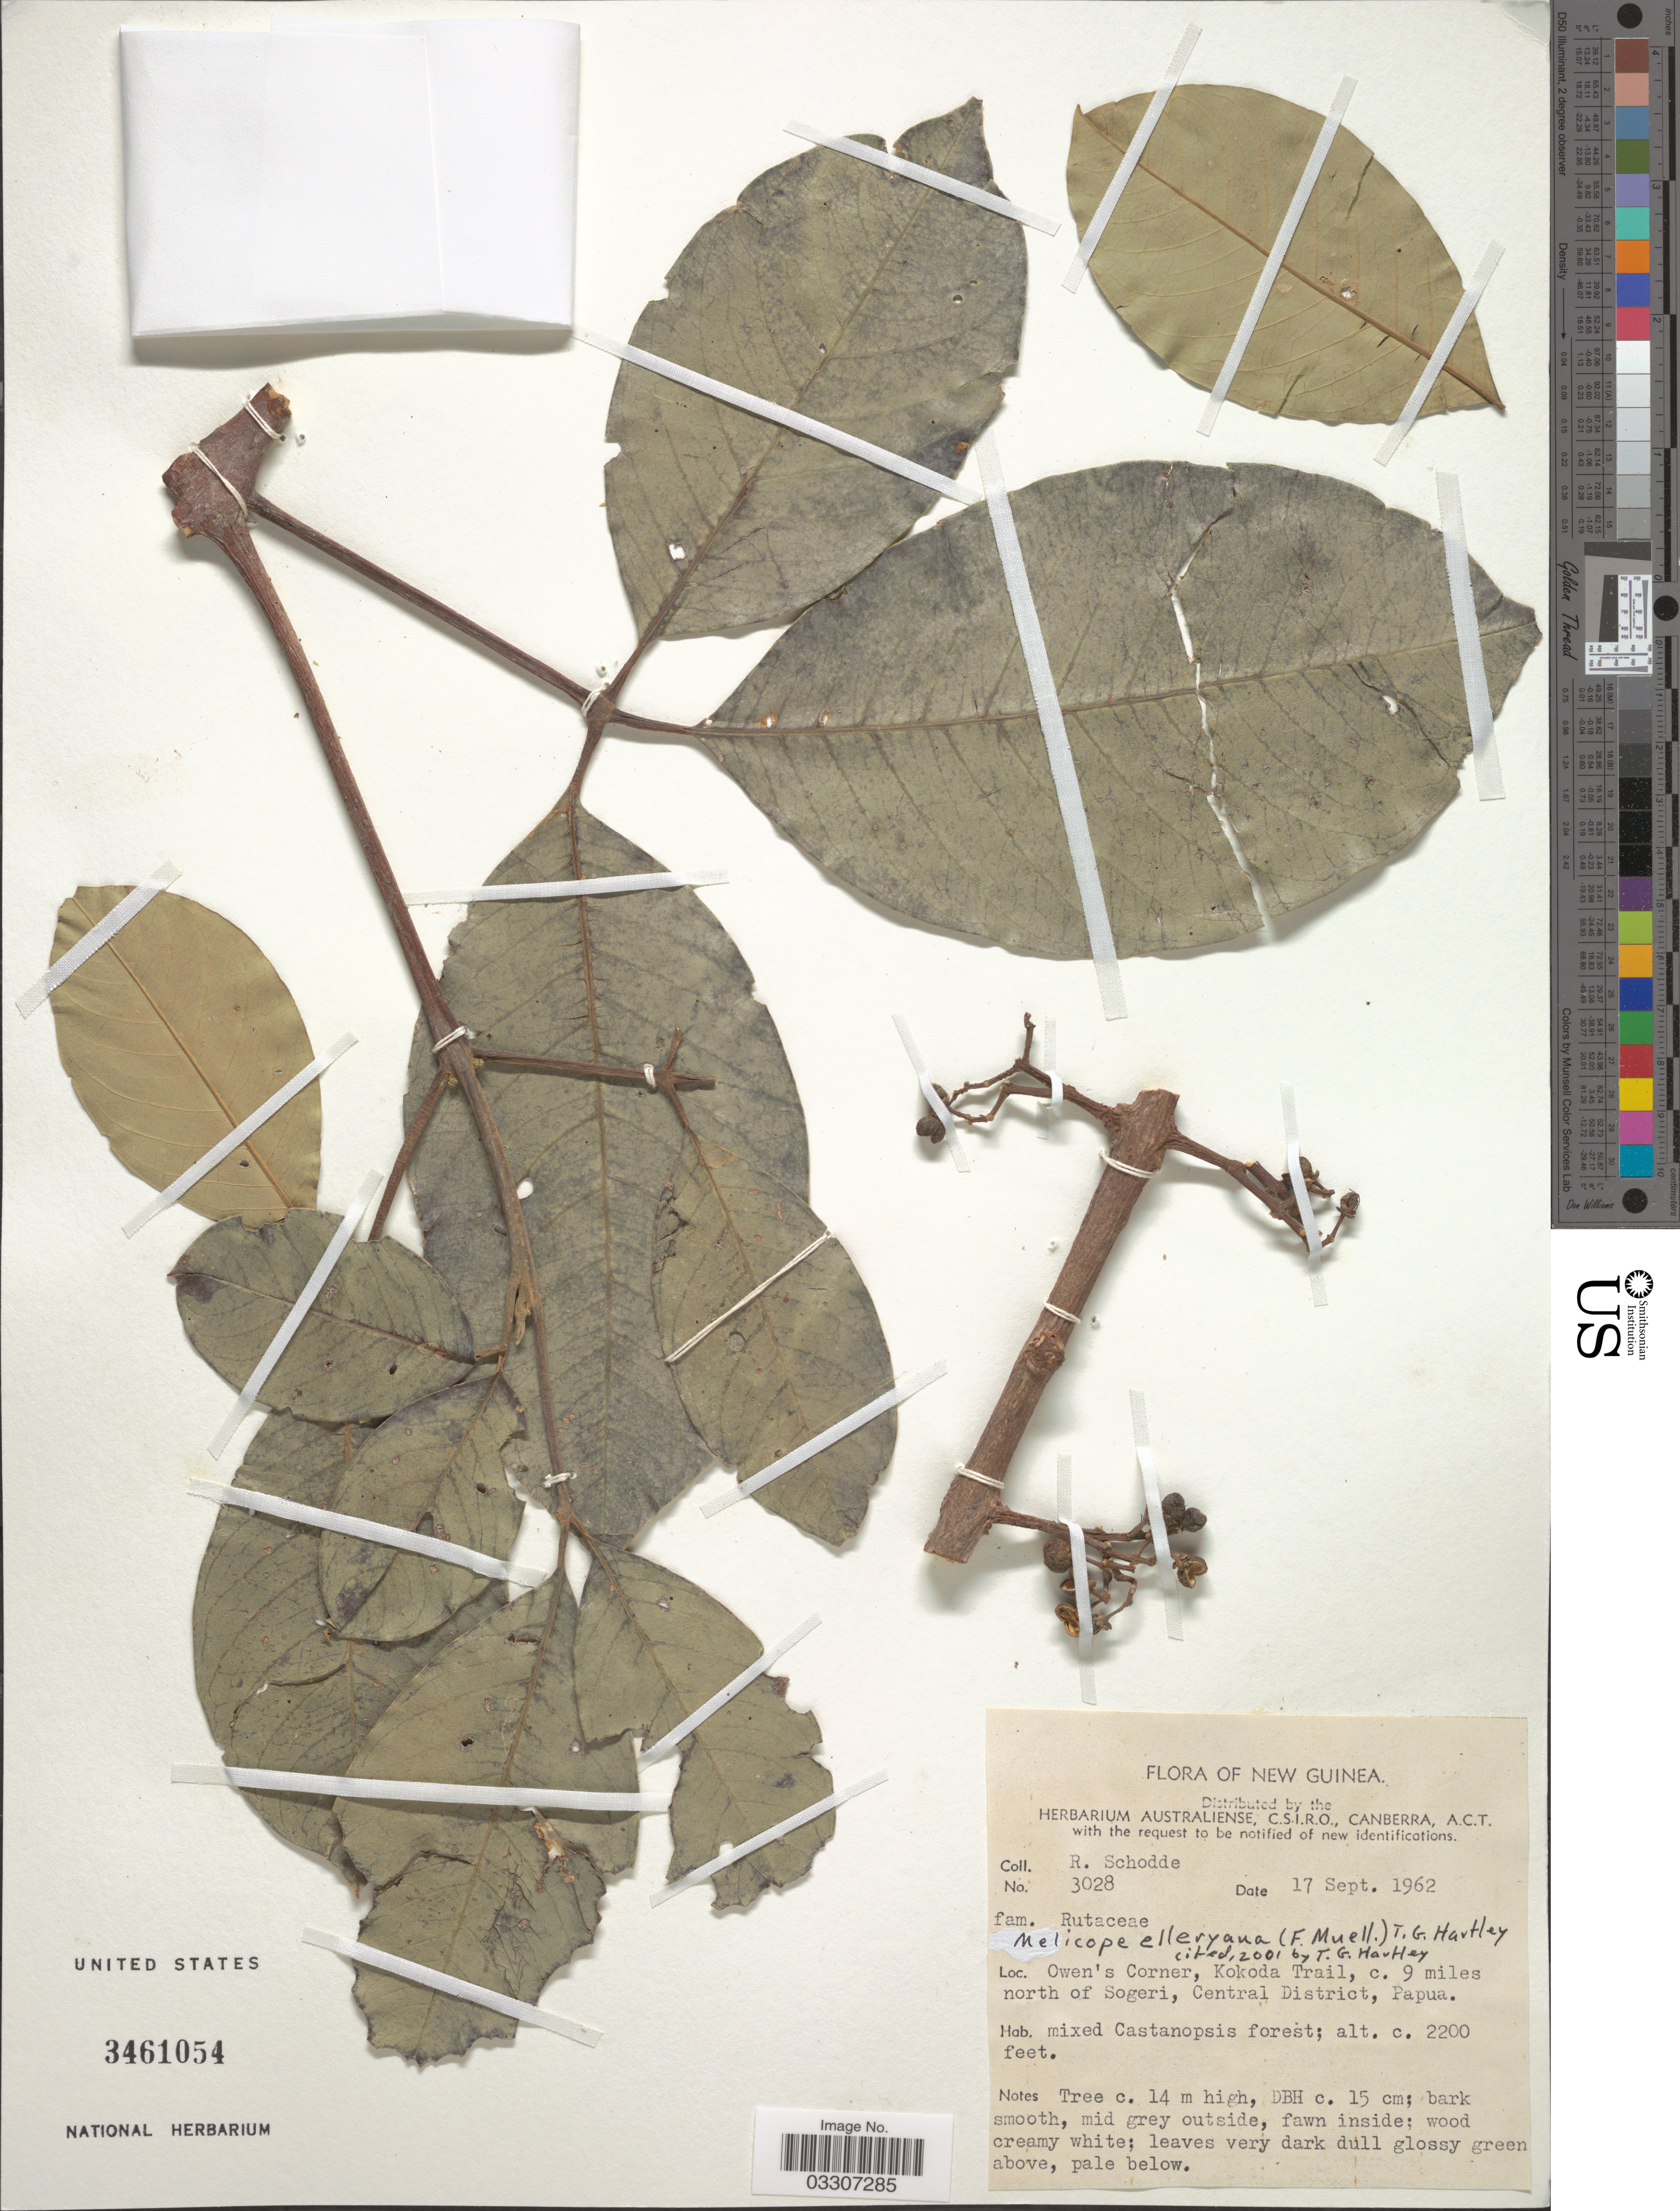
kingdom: Plantae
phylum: Tracheophyta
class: Magnoliopsida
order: Sapindales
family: Rutaceae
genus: Melicope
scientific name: Melicope elleryana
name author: (F. Muell.) T.G. Hartley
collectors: R. Schodde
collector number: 3028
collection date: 1962-09-17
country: Papua New Guinea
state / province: Central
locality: New Guinea. Owen's Corner, Kokoda Trail, c. 9 miles north of Sogeri, Central District, Papua.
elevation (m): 671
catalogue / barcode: US 3461054